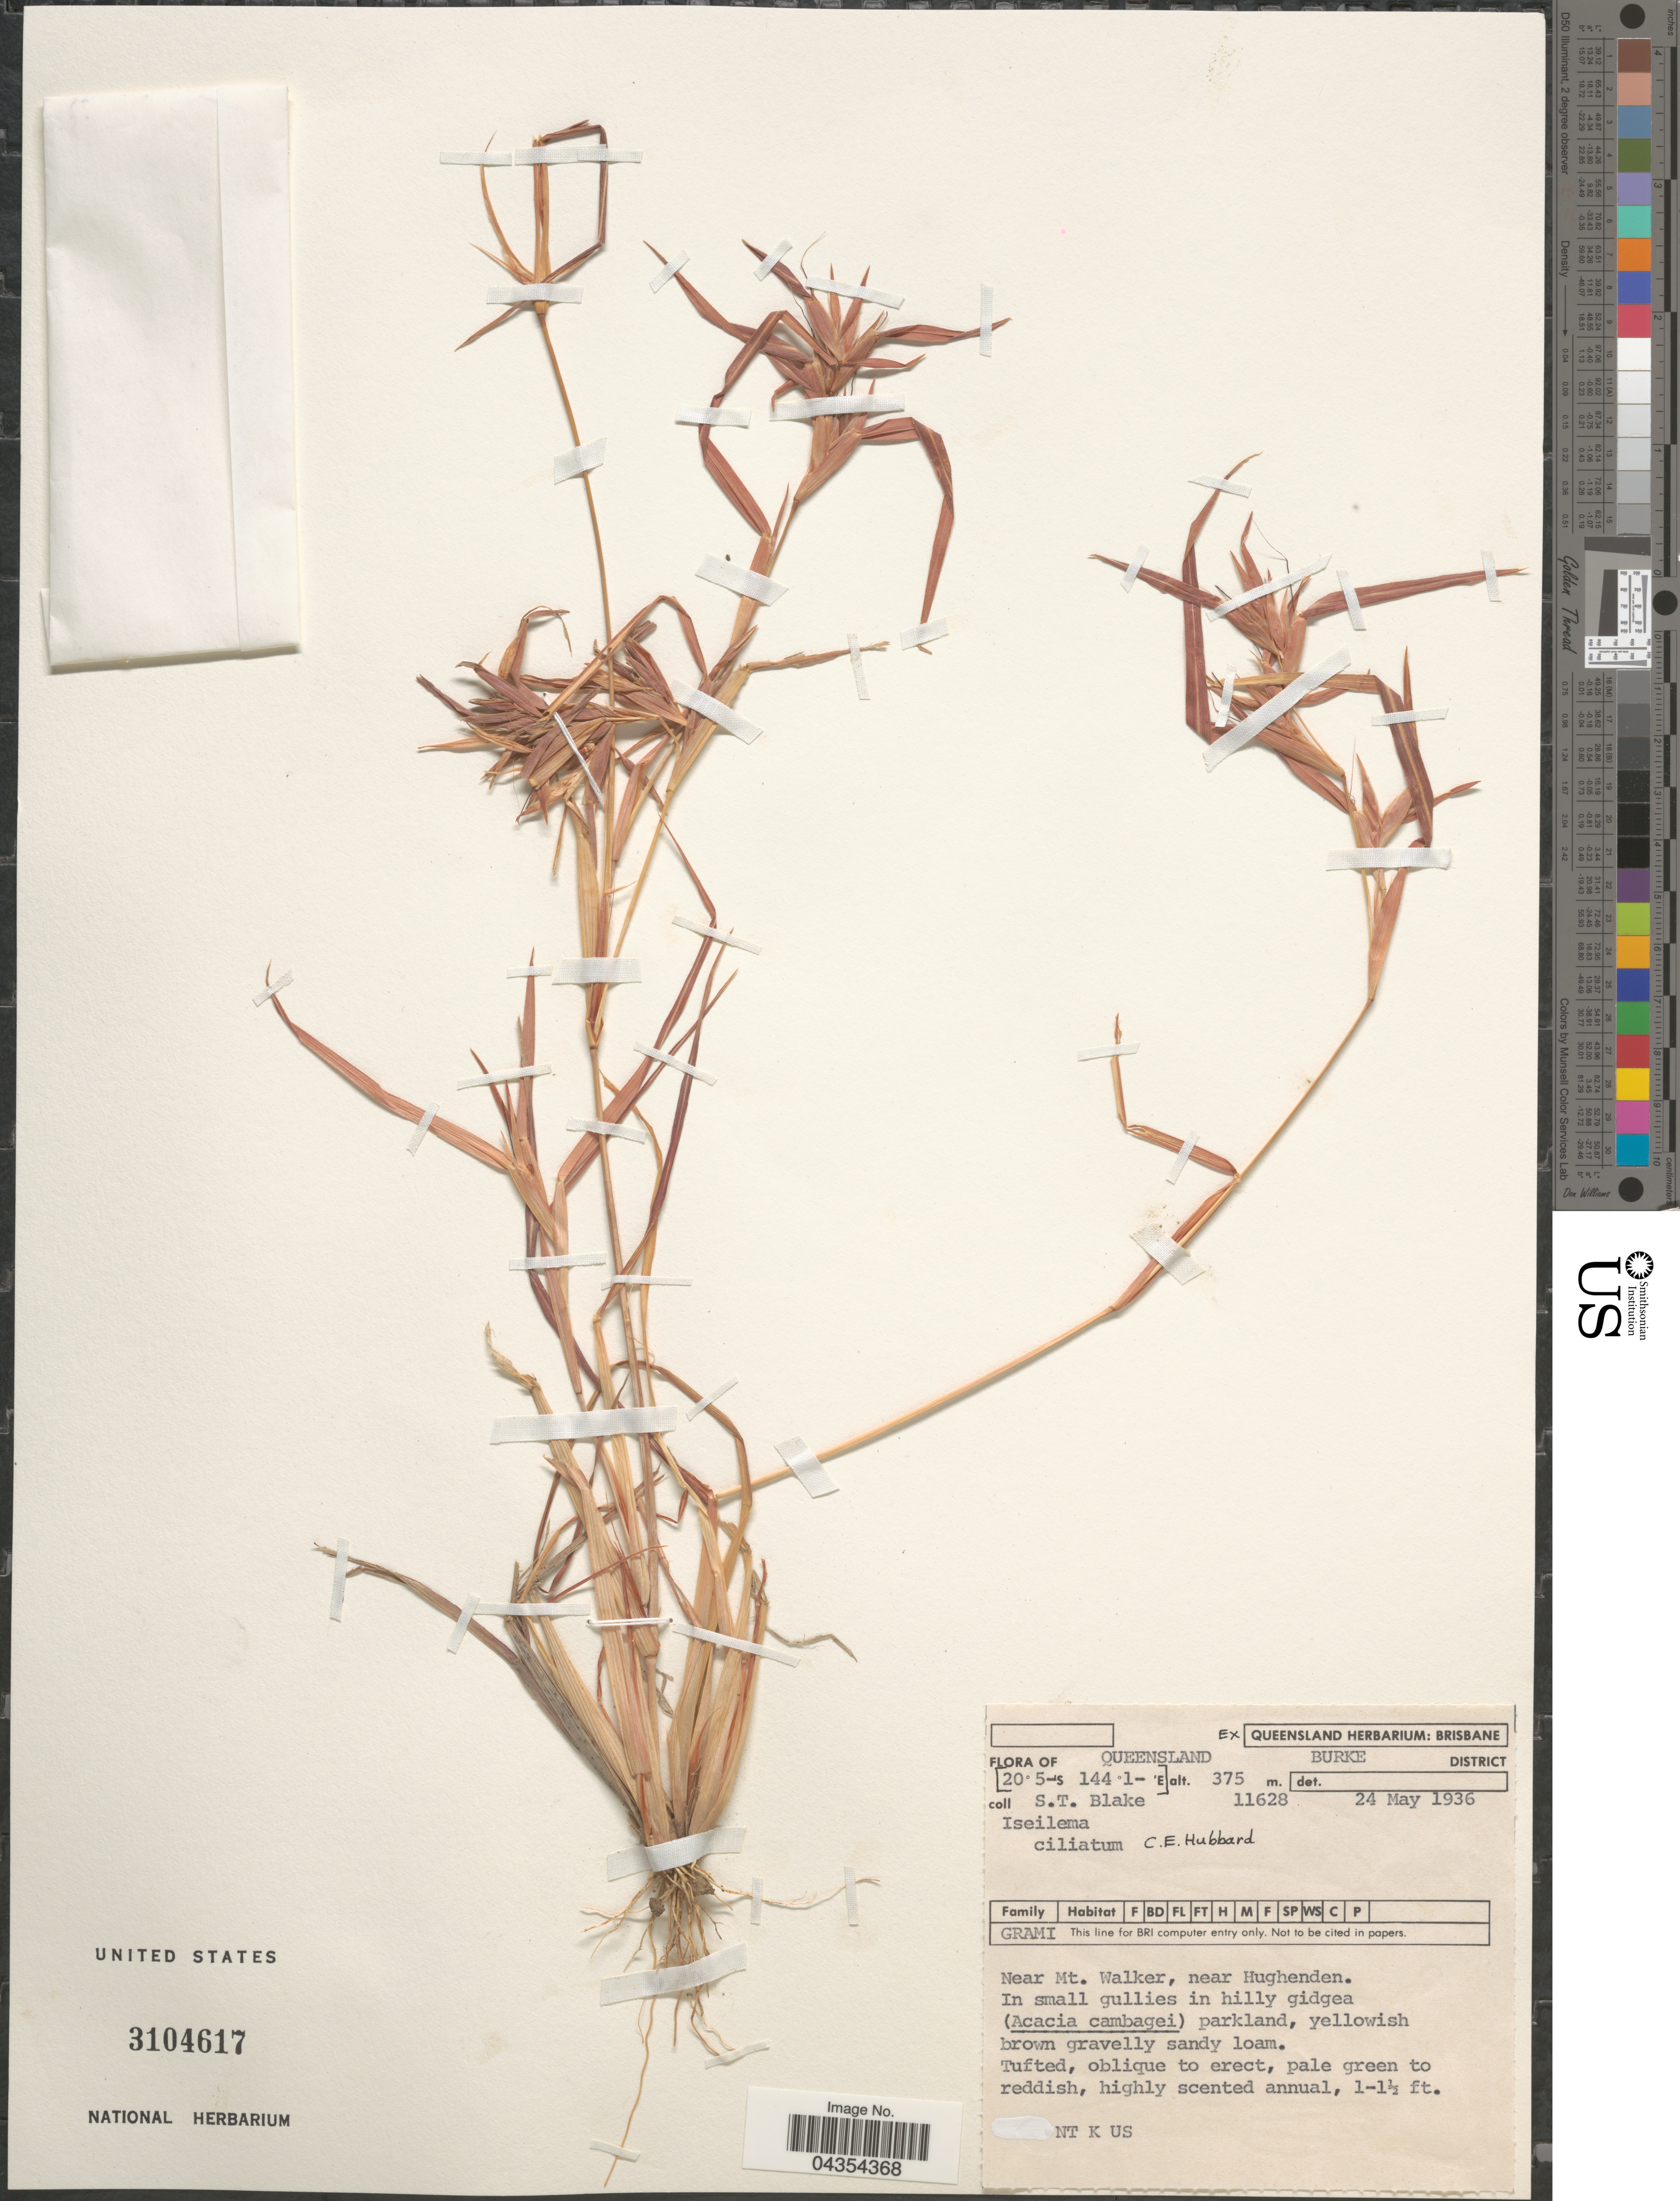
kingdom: Plantae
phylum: Tracheophyta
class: Liliopsida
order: Poales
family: Poaceae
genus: Iseilema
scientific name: Iseilema ciliatum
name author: C. E. Hubb.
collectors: S. T. Blake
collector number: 11628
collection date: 1936-05-24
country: Australia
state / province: Queensland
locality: Burke District. Near Mt. Walker, near Hughenden.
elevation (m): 375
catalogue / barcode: US 3104617